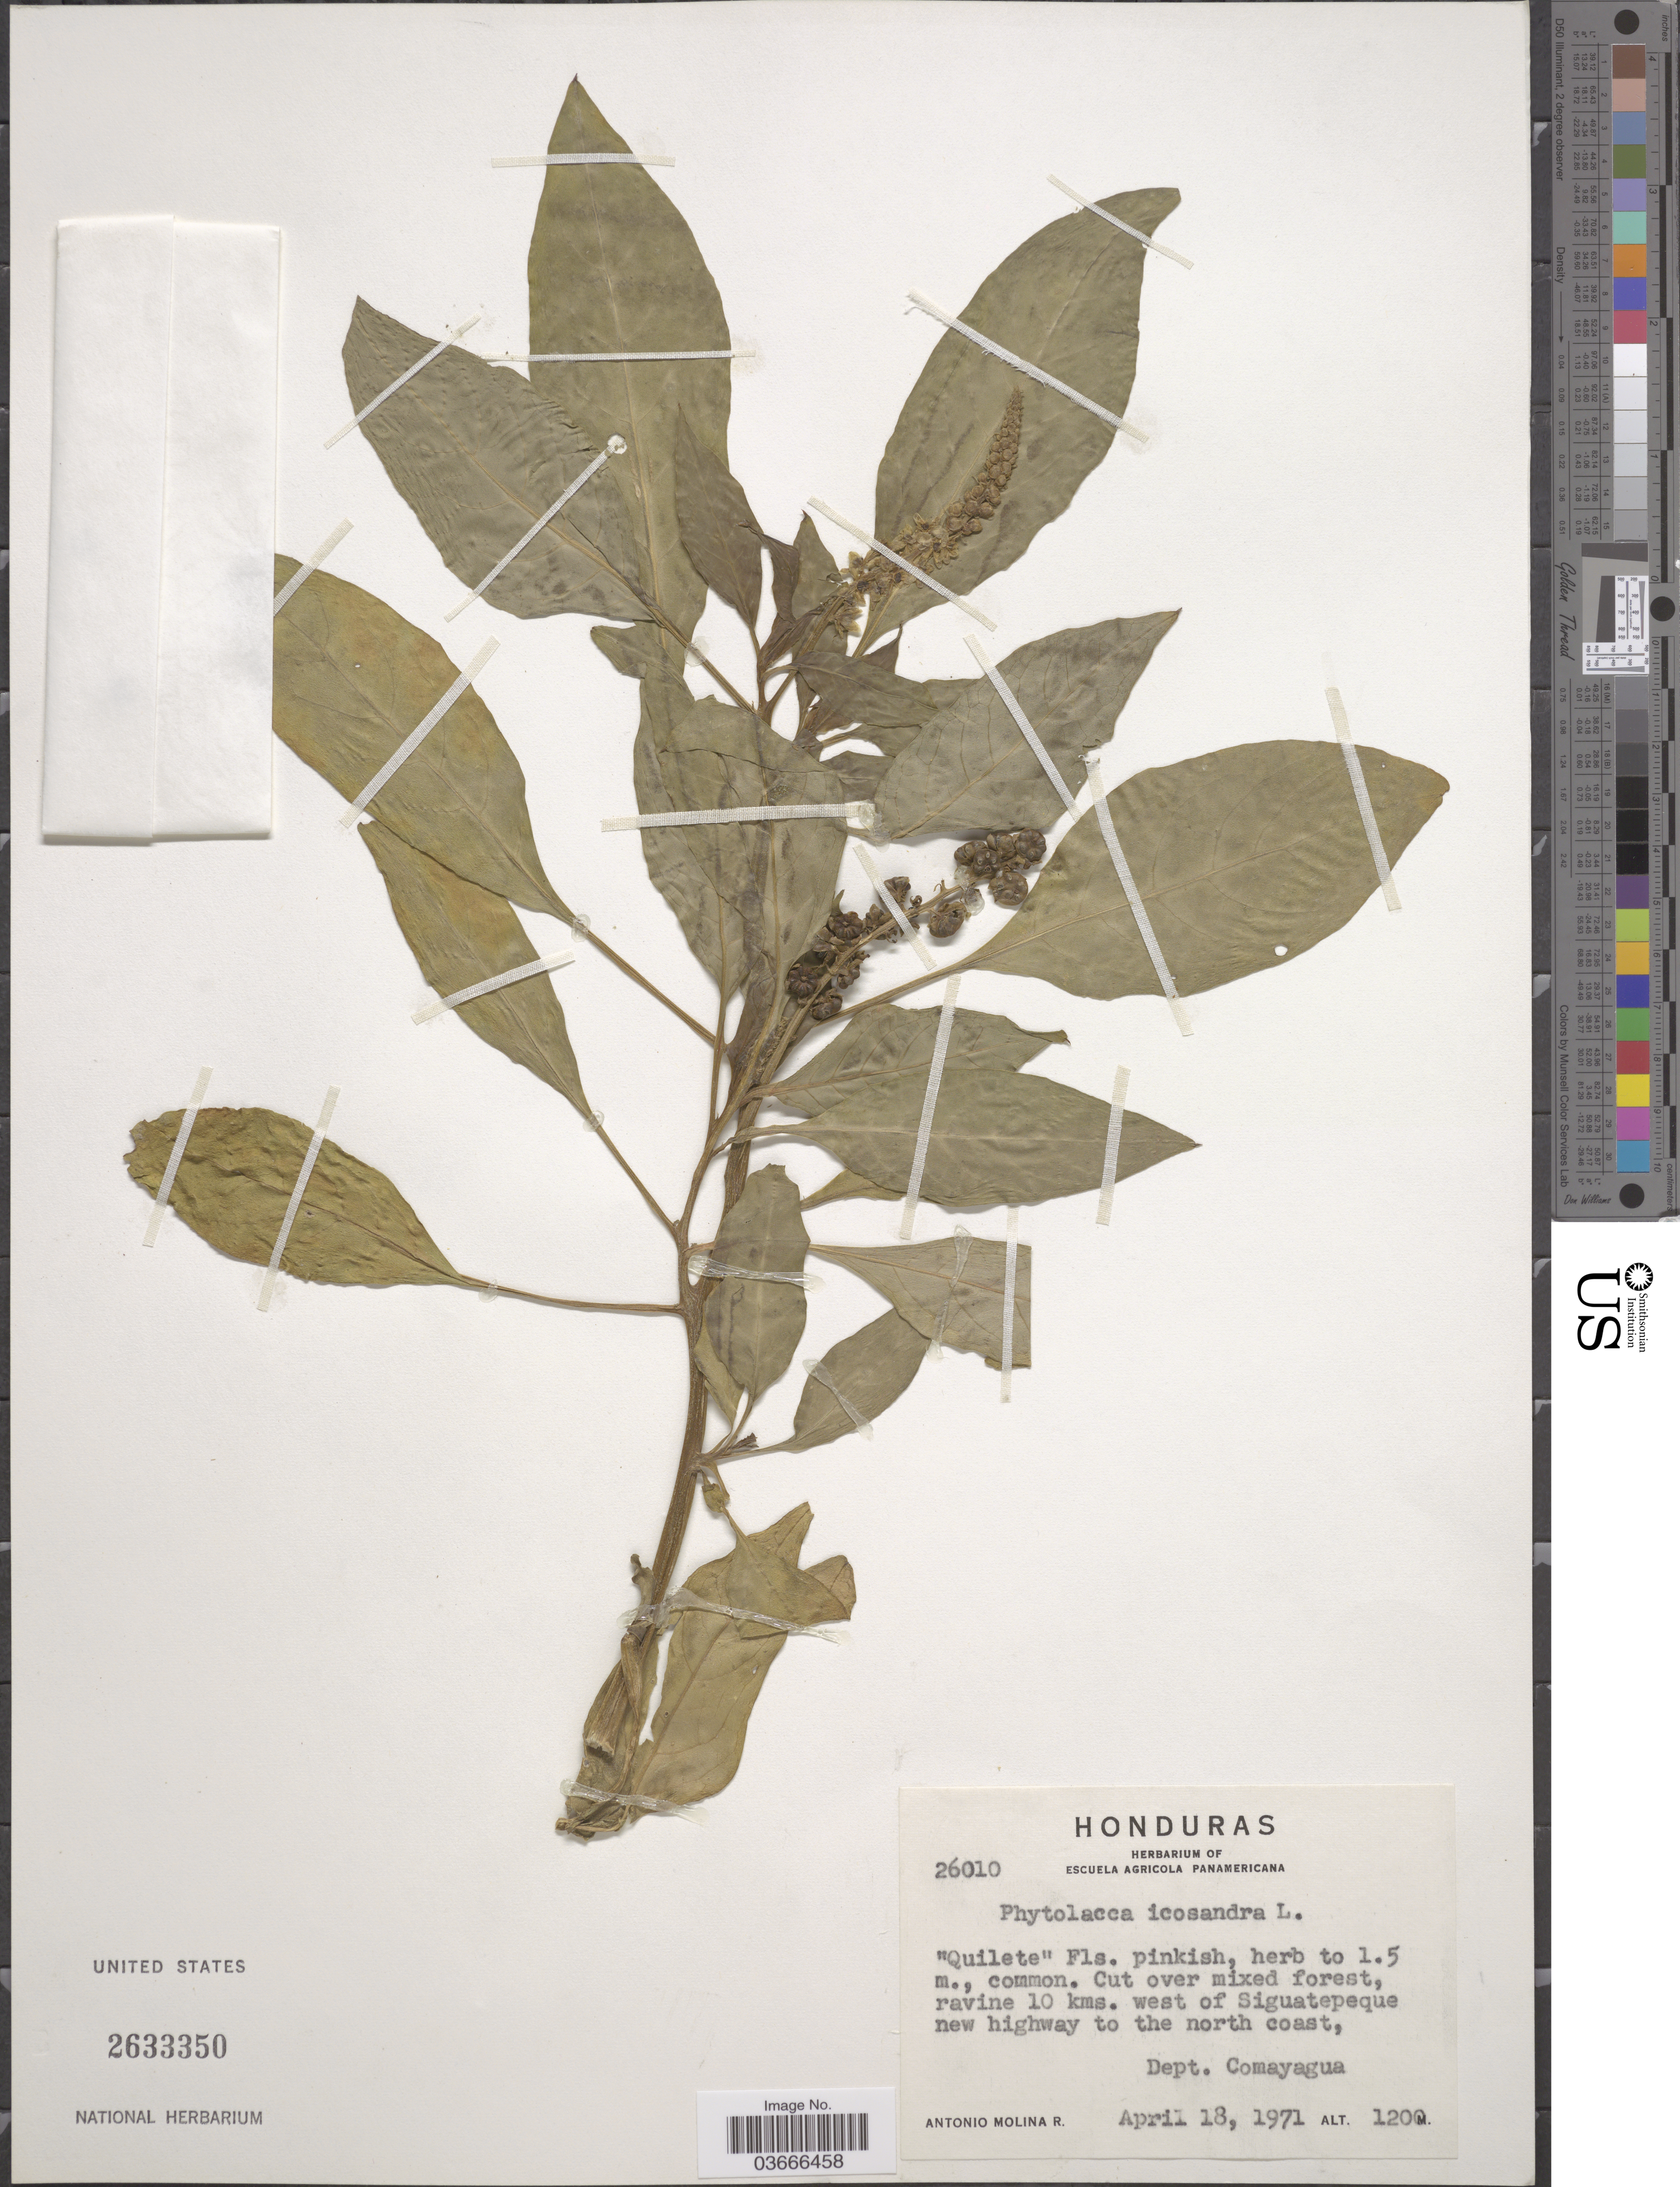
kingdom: Plantae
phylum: Tracheophyta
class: Magnoliopsida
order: Caryophyllales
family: Phytolaccaceae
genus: Phytolacca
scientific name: Phytolacca icosandra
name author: L.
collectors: A. Molina R.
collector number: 26010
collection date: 1971-04-18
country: Honduras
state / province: Comayagua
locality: Ravine 10 kms. west of Siguatepeque new highway to the north coast, Dept. Comayagua.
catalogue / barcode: US 2633350